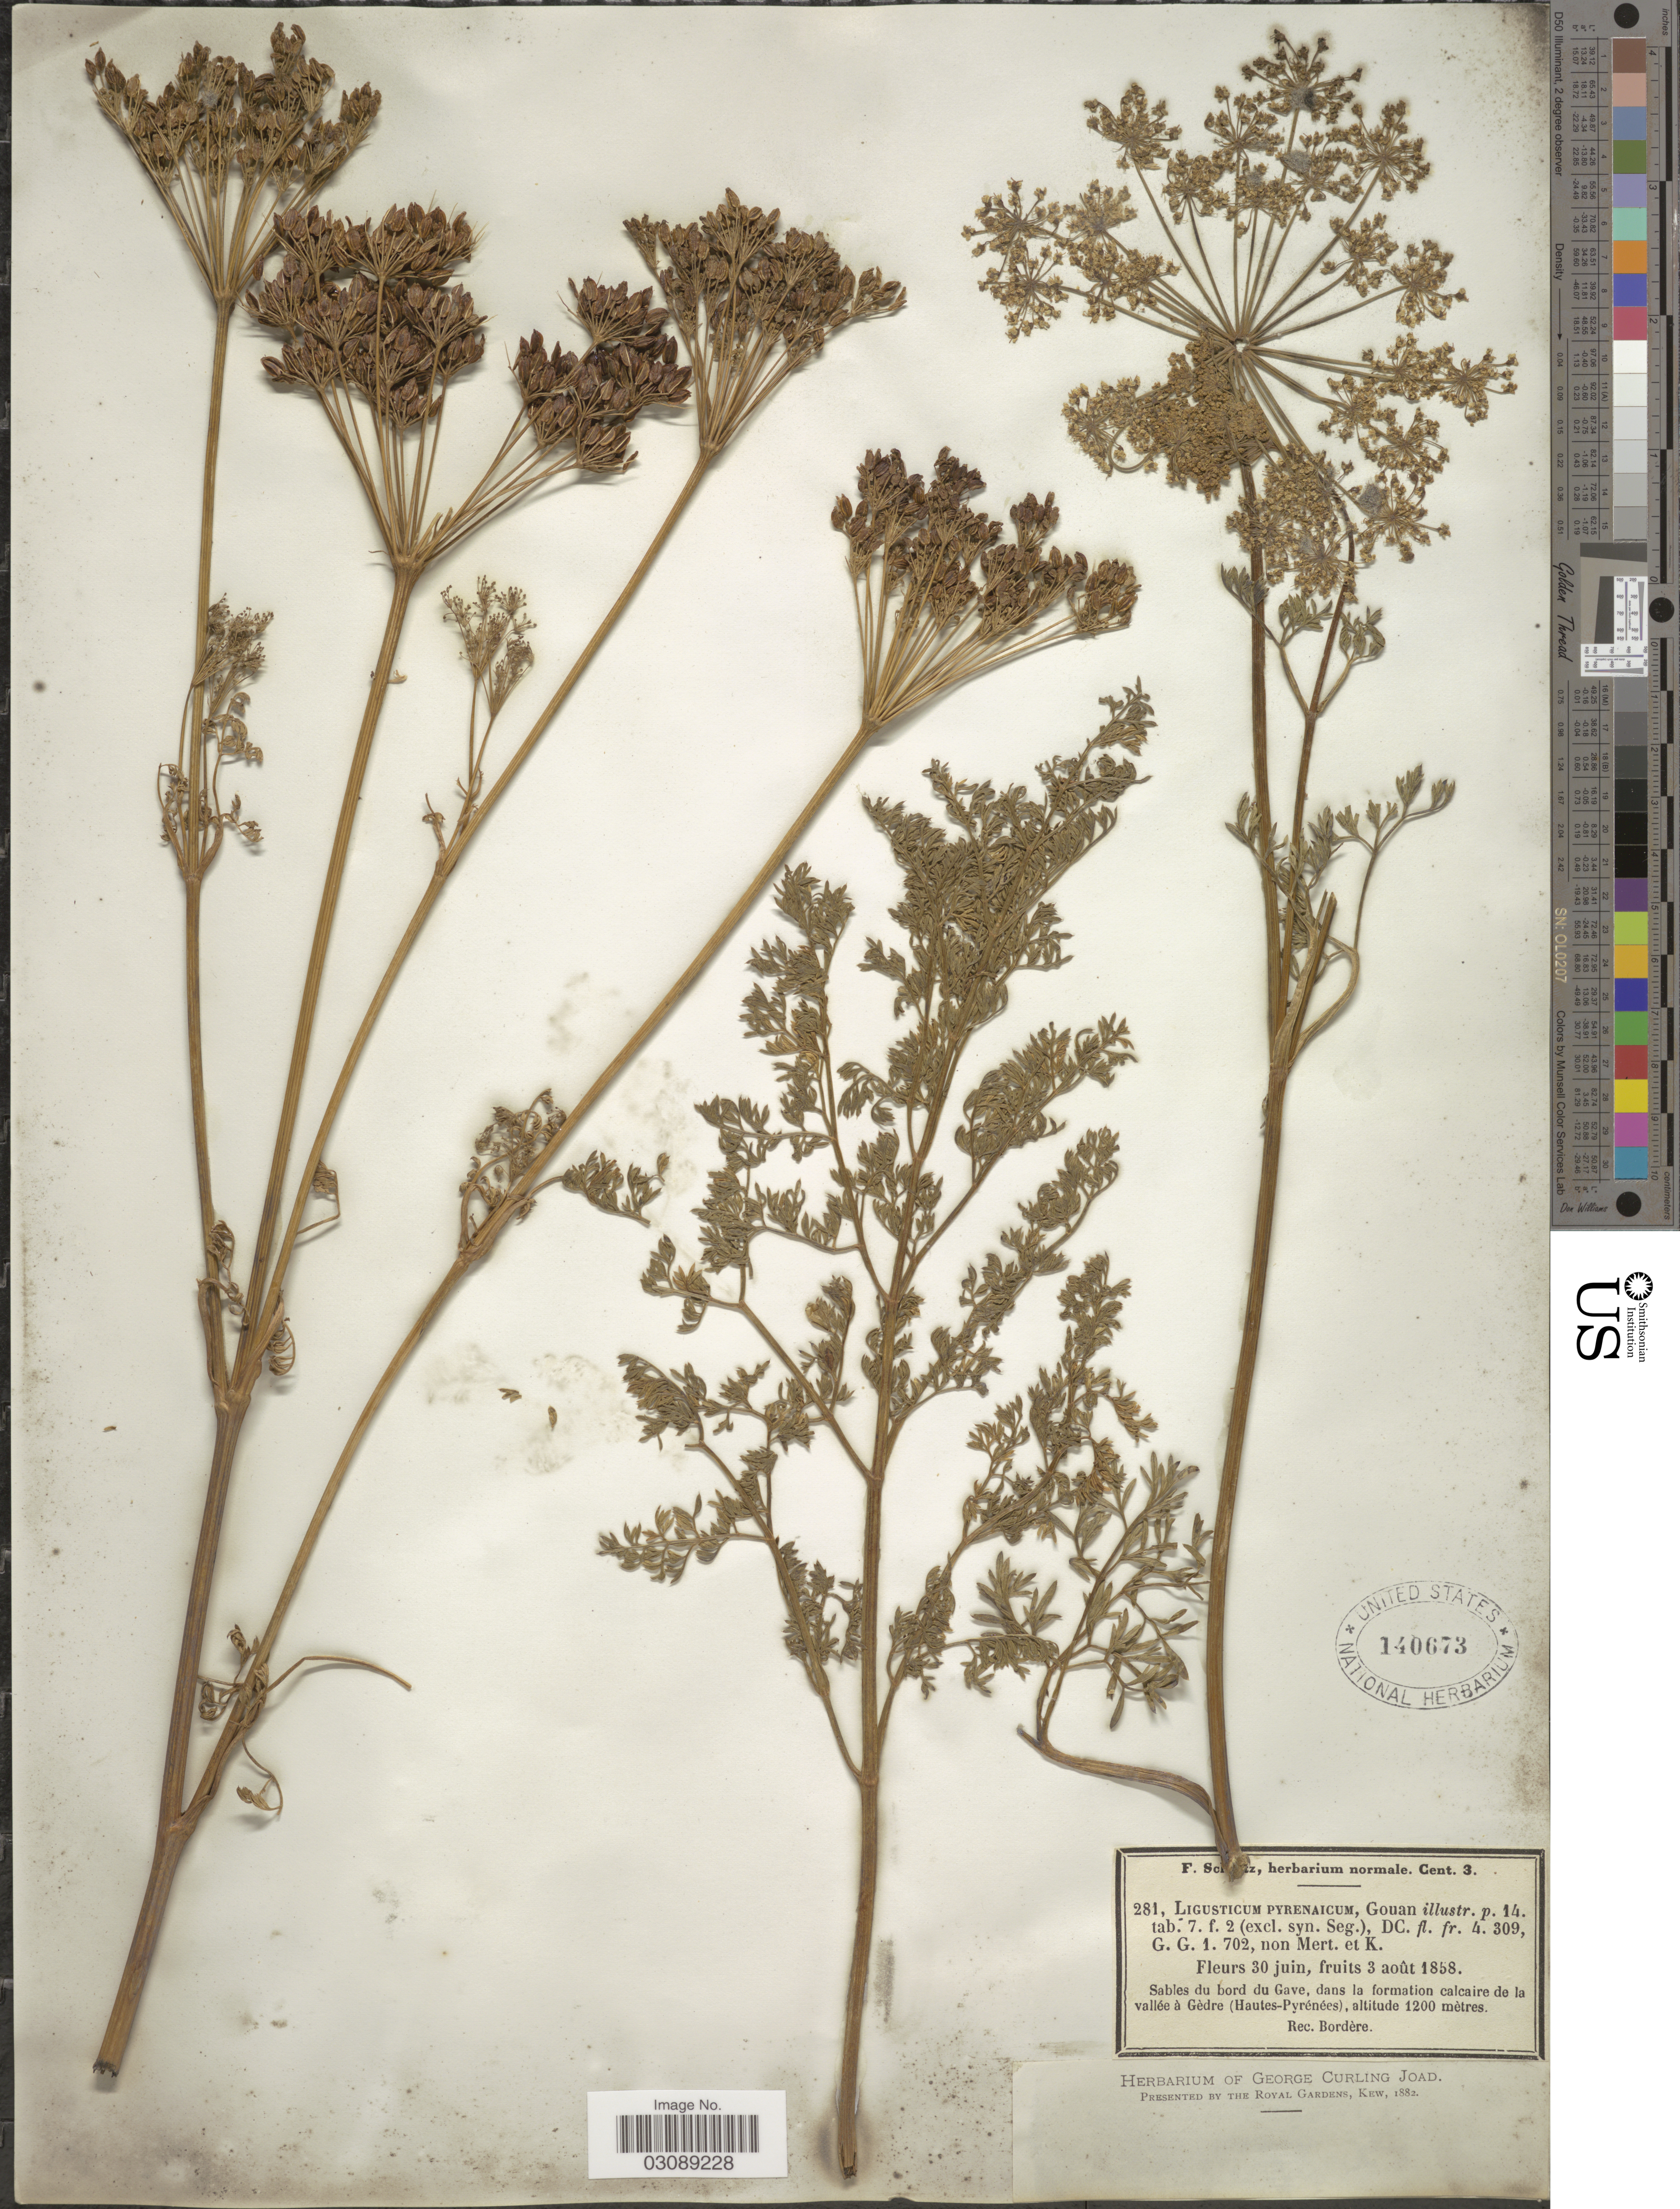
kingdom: Plantae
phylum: Tracheophyta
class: Magnoliopsida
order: Apiales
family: Apiaceae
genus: Ligusticum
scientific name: Ligusticum pyrenaicum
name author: Gouan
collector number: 281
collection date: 1858-06-30/1858-08-03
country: France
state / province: Occitanie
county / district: Hautes-Pyrénées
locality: Sables du bord du Gave, dans la formation calcaire de la vallée à Gèdre (Hautes-Pyrénées).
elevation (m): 1200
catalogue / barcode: US 140673